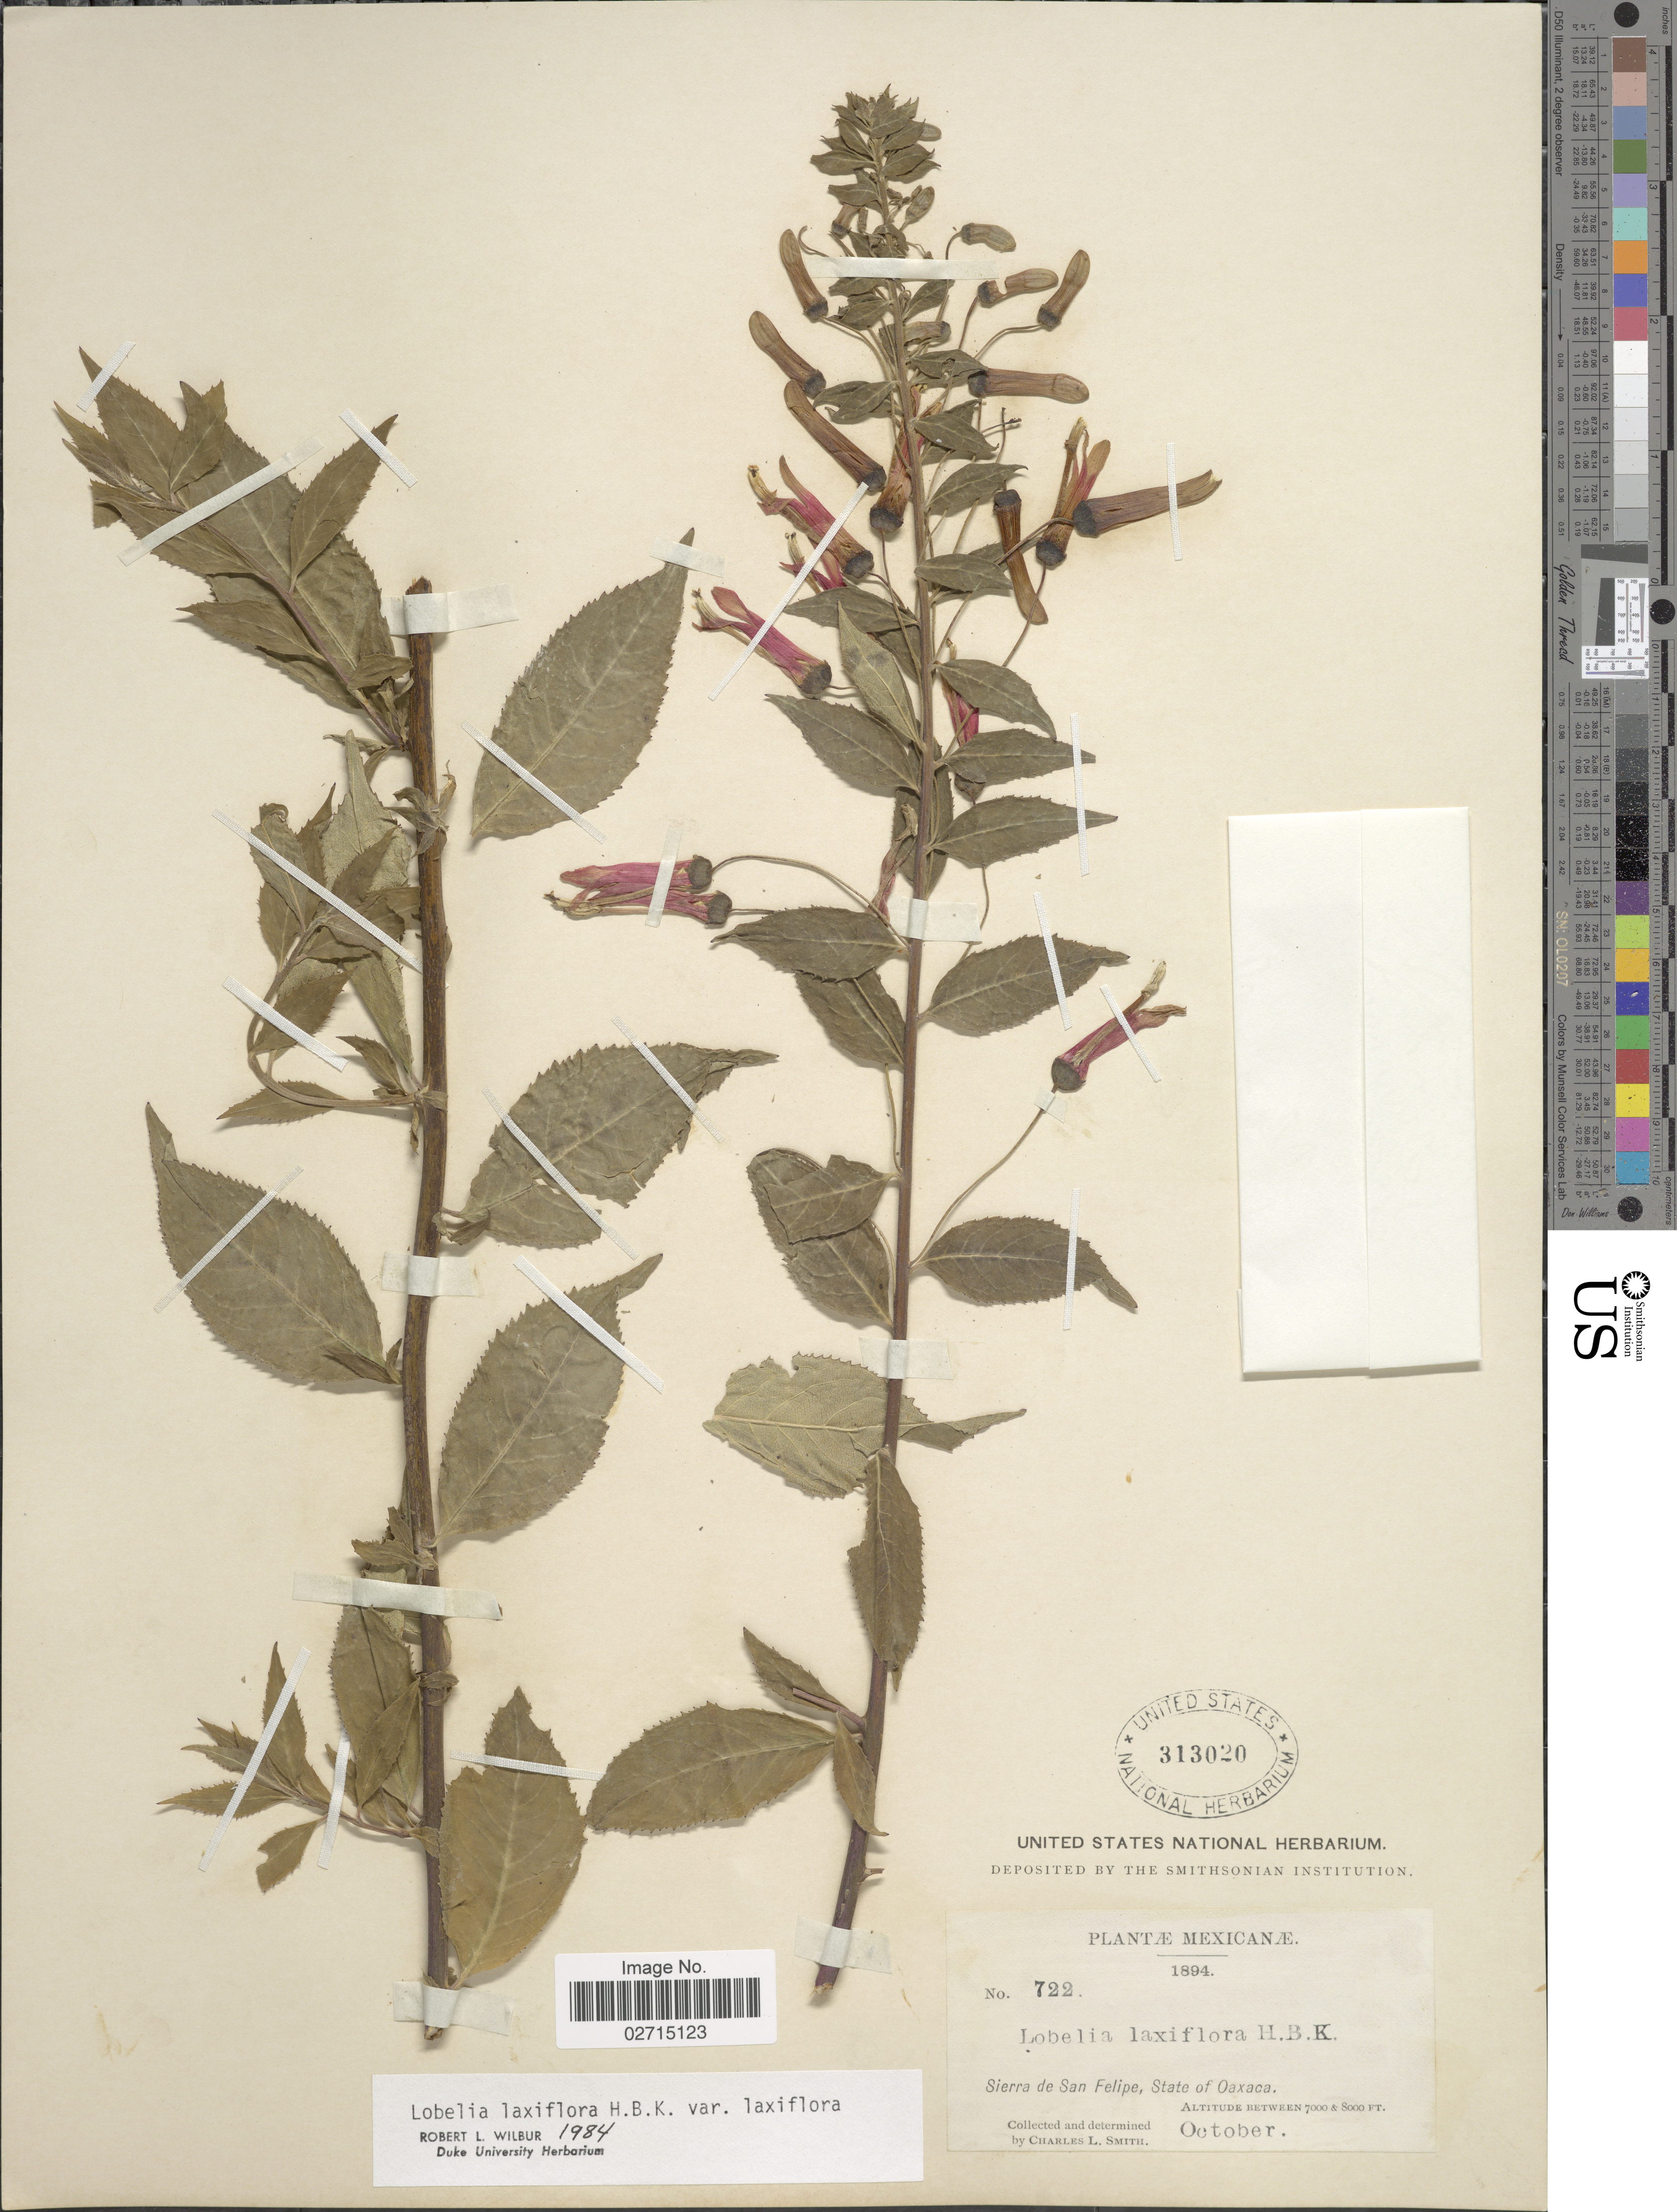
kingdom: Plantae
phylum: Tracheophyta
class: Magnoliopsida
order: Asterales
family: Campanulaceae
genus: Lobelia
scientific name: Lobelia laxiflora subsp. laxiflora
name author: Kunth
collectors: C. L. Smith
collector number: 722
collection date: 1894-10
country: Mexico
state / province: Oaxaca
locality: Sierra de San Felipe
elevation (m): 2134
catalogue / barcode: US 313020